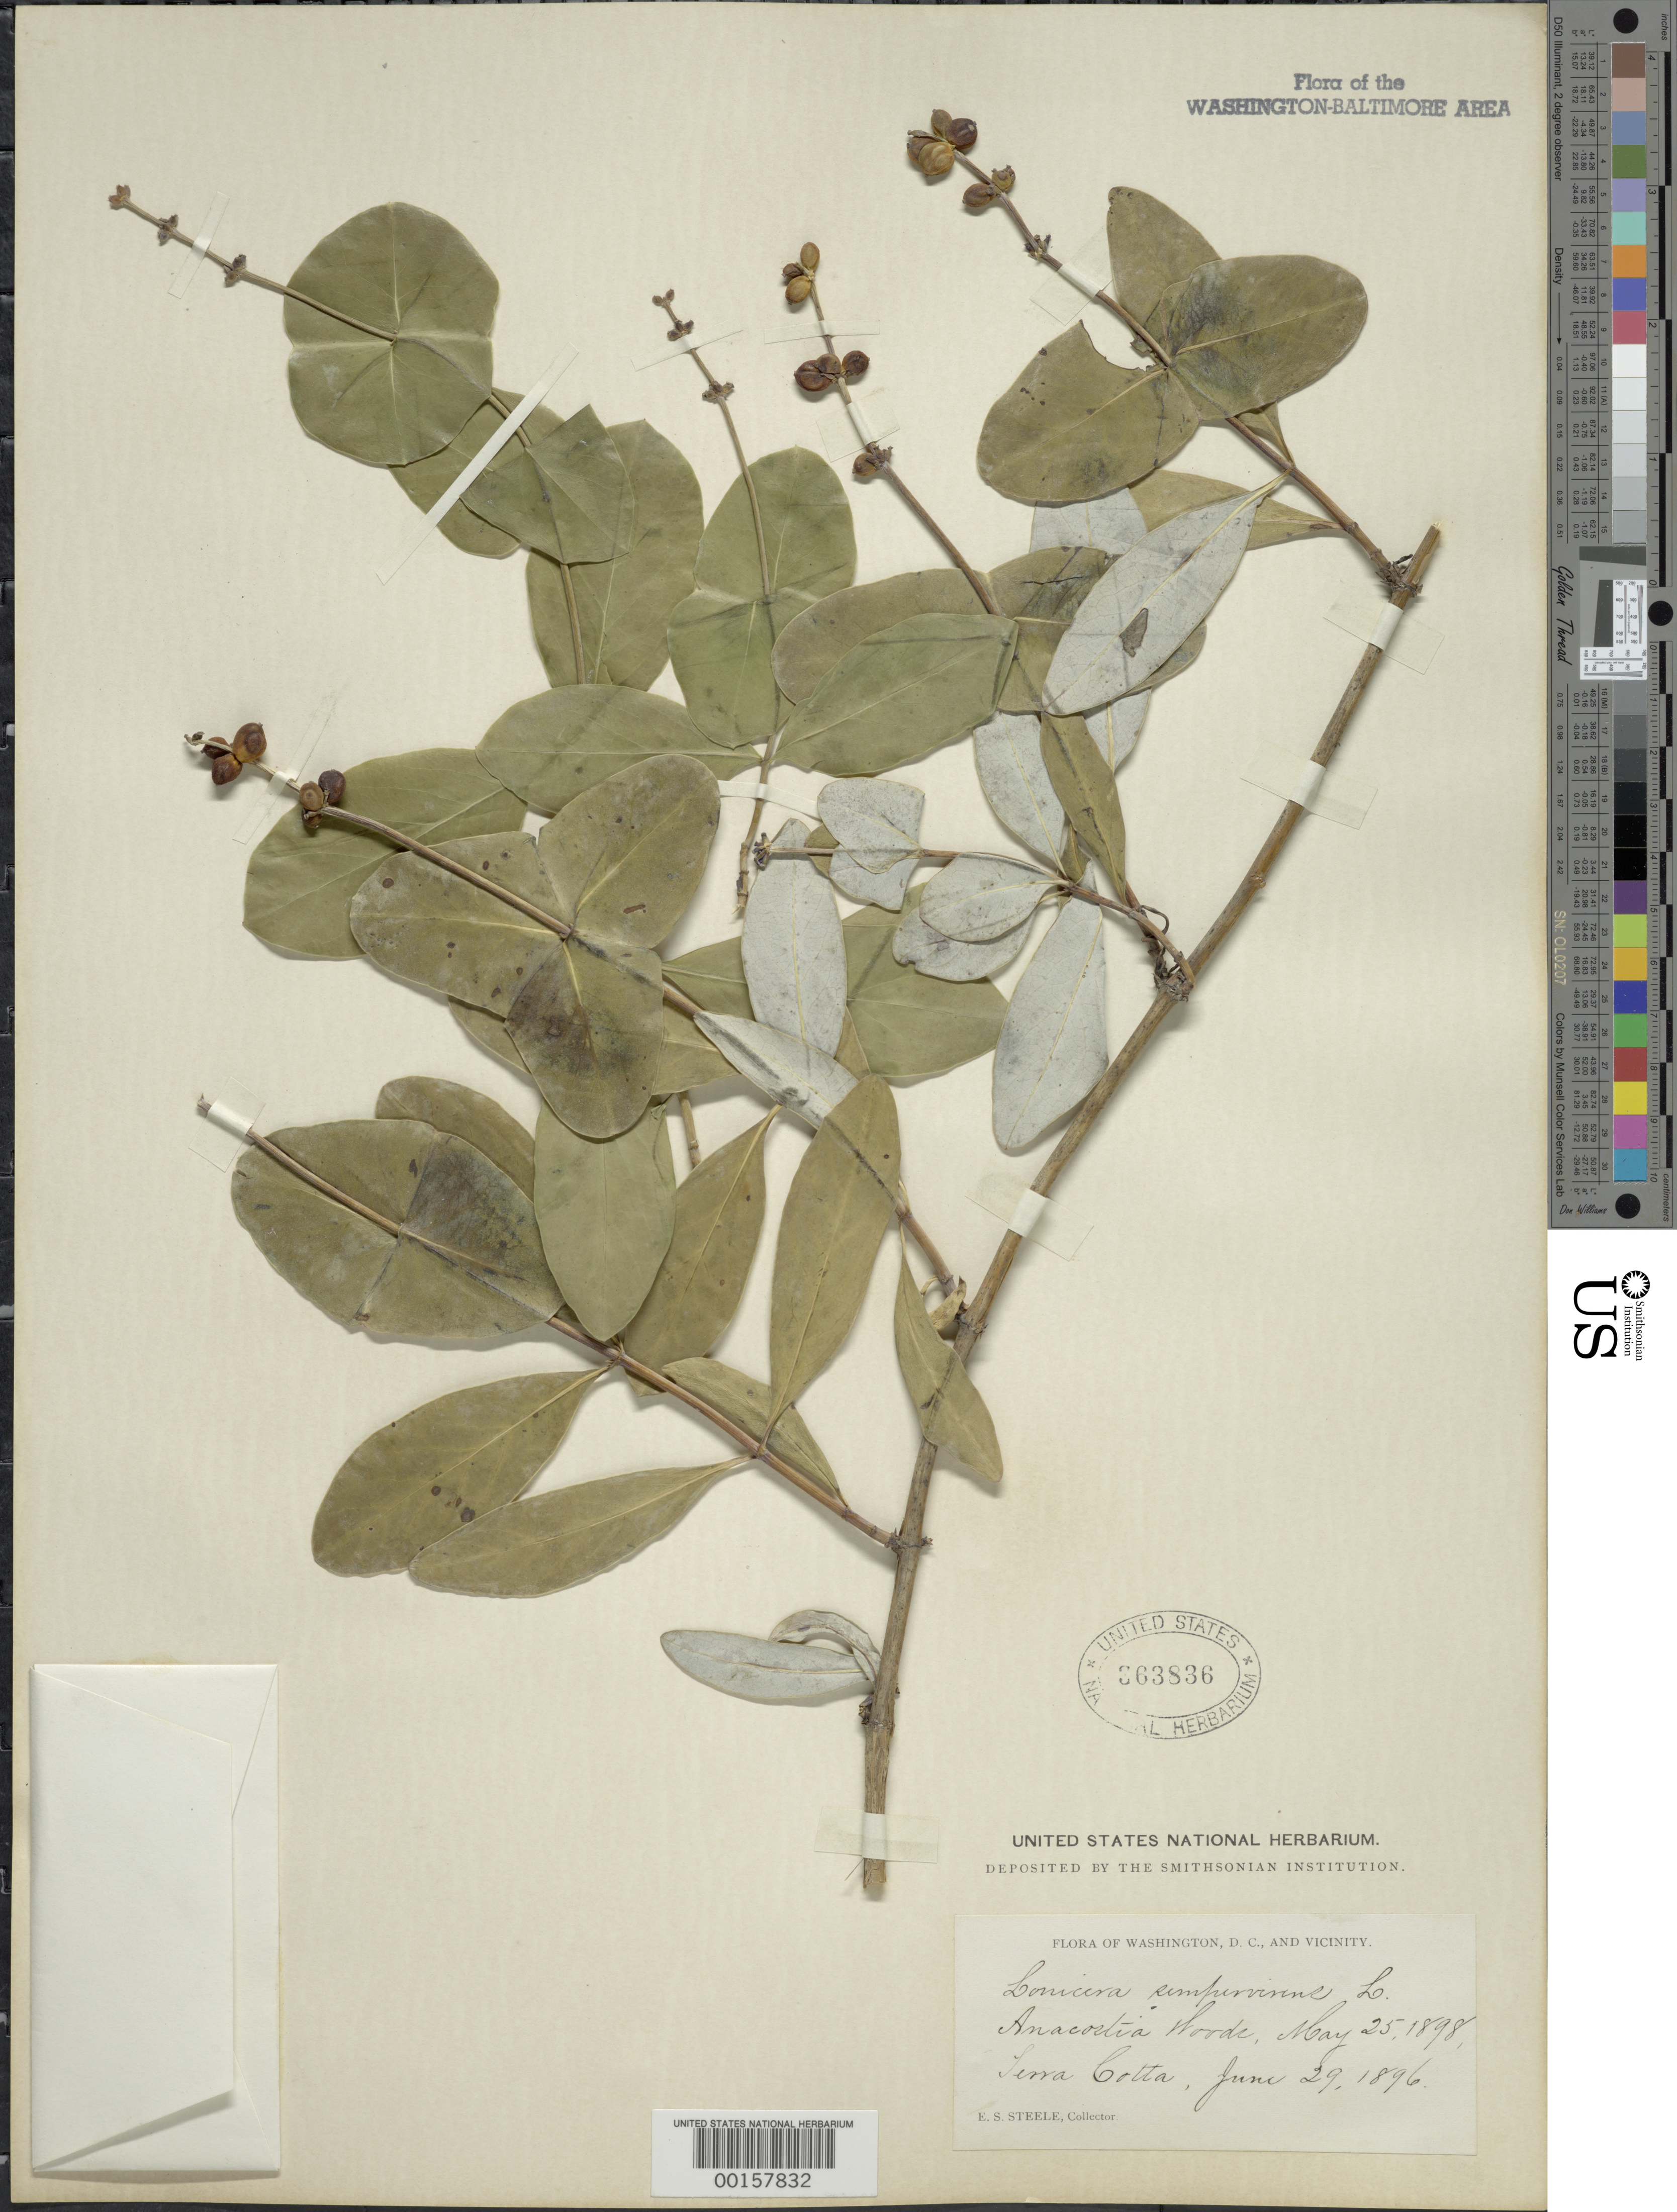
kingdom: Plantae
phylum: Tracheophyta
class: Magnoliopsida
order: Dipsacales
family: Caprifoliaceae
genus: Lonicera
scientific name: Lonicera sempervirens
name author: L.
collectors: E. Steele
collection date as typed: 29 Jun 1896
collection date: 1896-06-29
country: United States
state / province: District of Columbia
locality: Terra Cotta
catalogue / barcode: US 363836